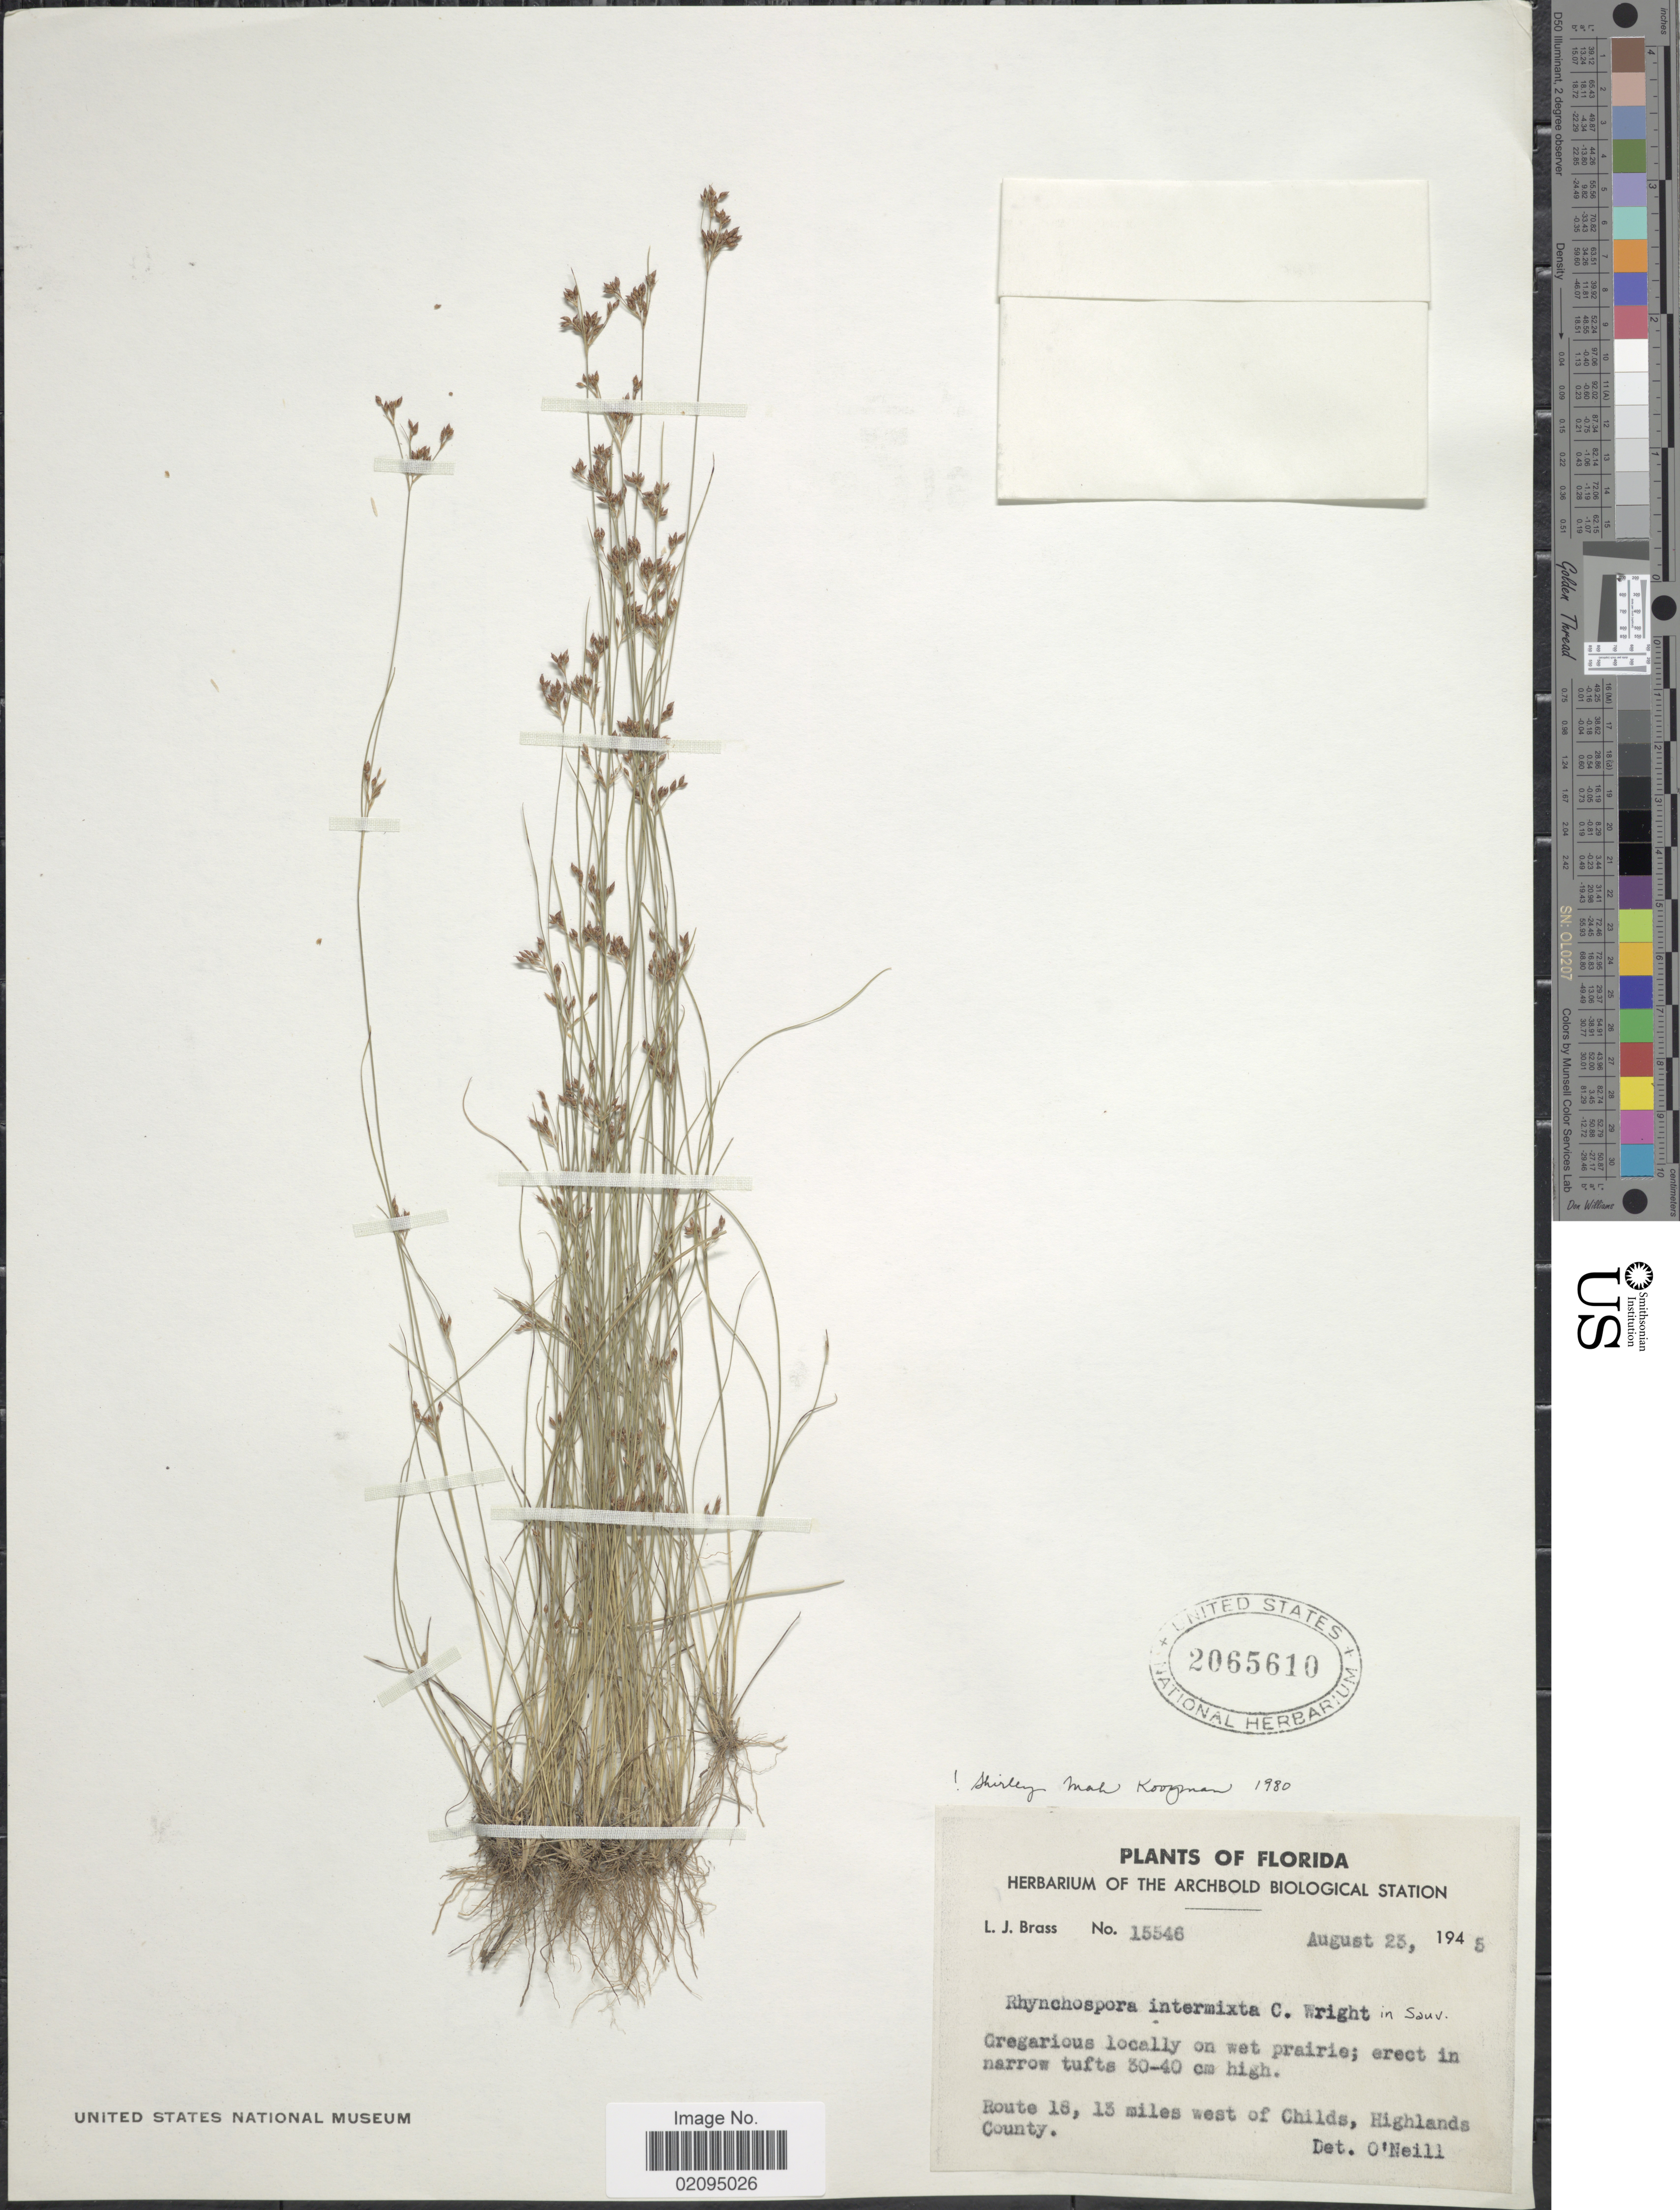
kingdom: Plantae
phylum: Tracheophyta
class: Liliopsida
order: Poales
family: Cyperaceae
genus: Rhynchospora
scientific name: Rhynchospora intermixta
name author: C. Wright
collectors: L. J. Brass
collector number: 15546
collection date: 1945-08-23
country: United States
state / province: Florida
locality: Route 18, 13 miles west of Childs, Highlands County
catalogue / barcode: US 2065610